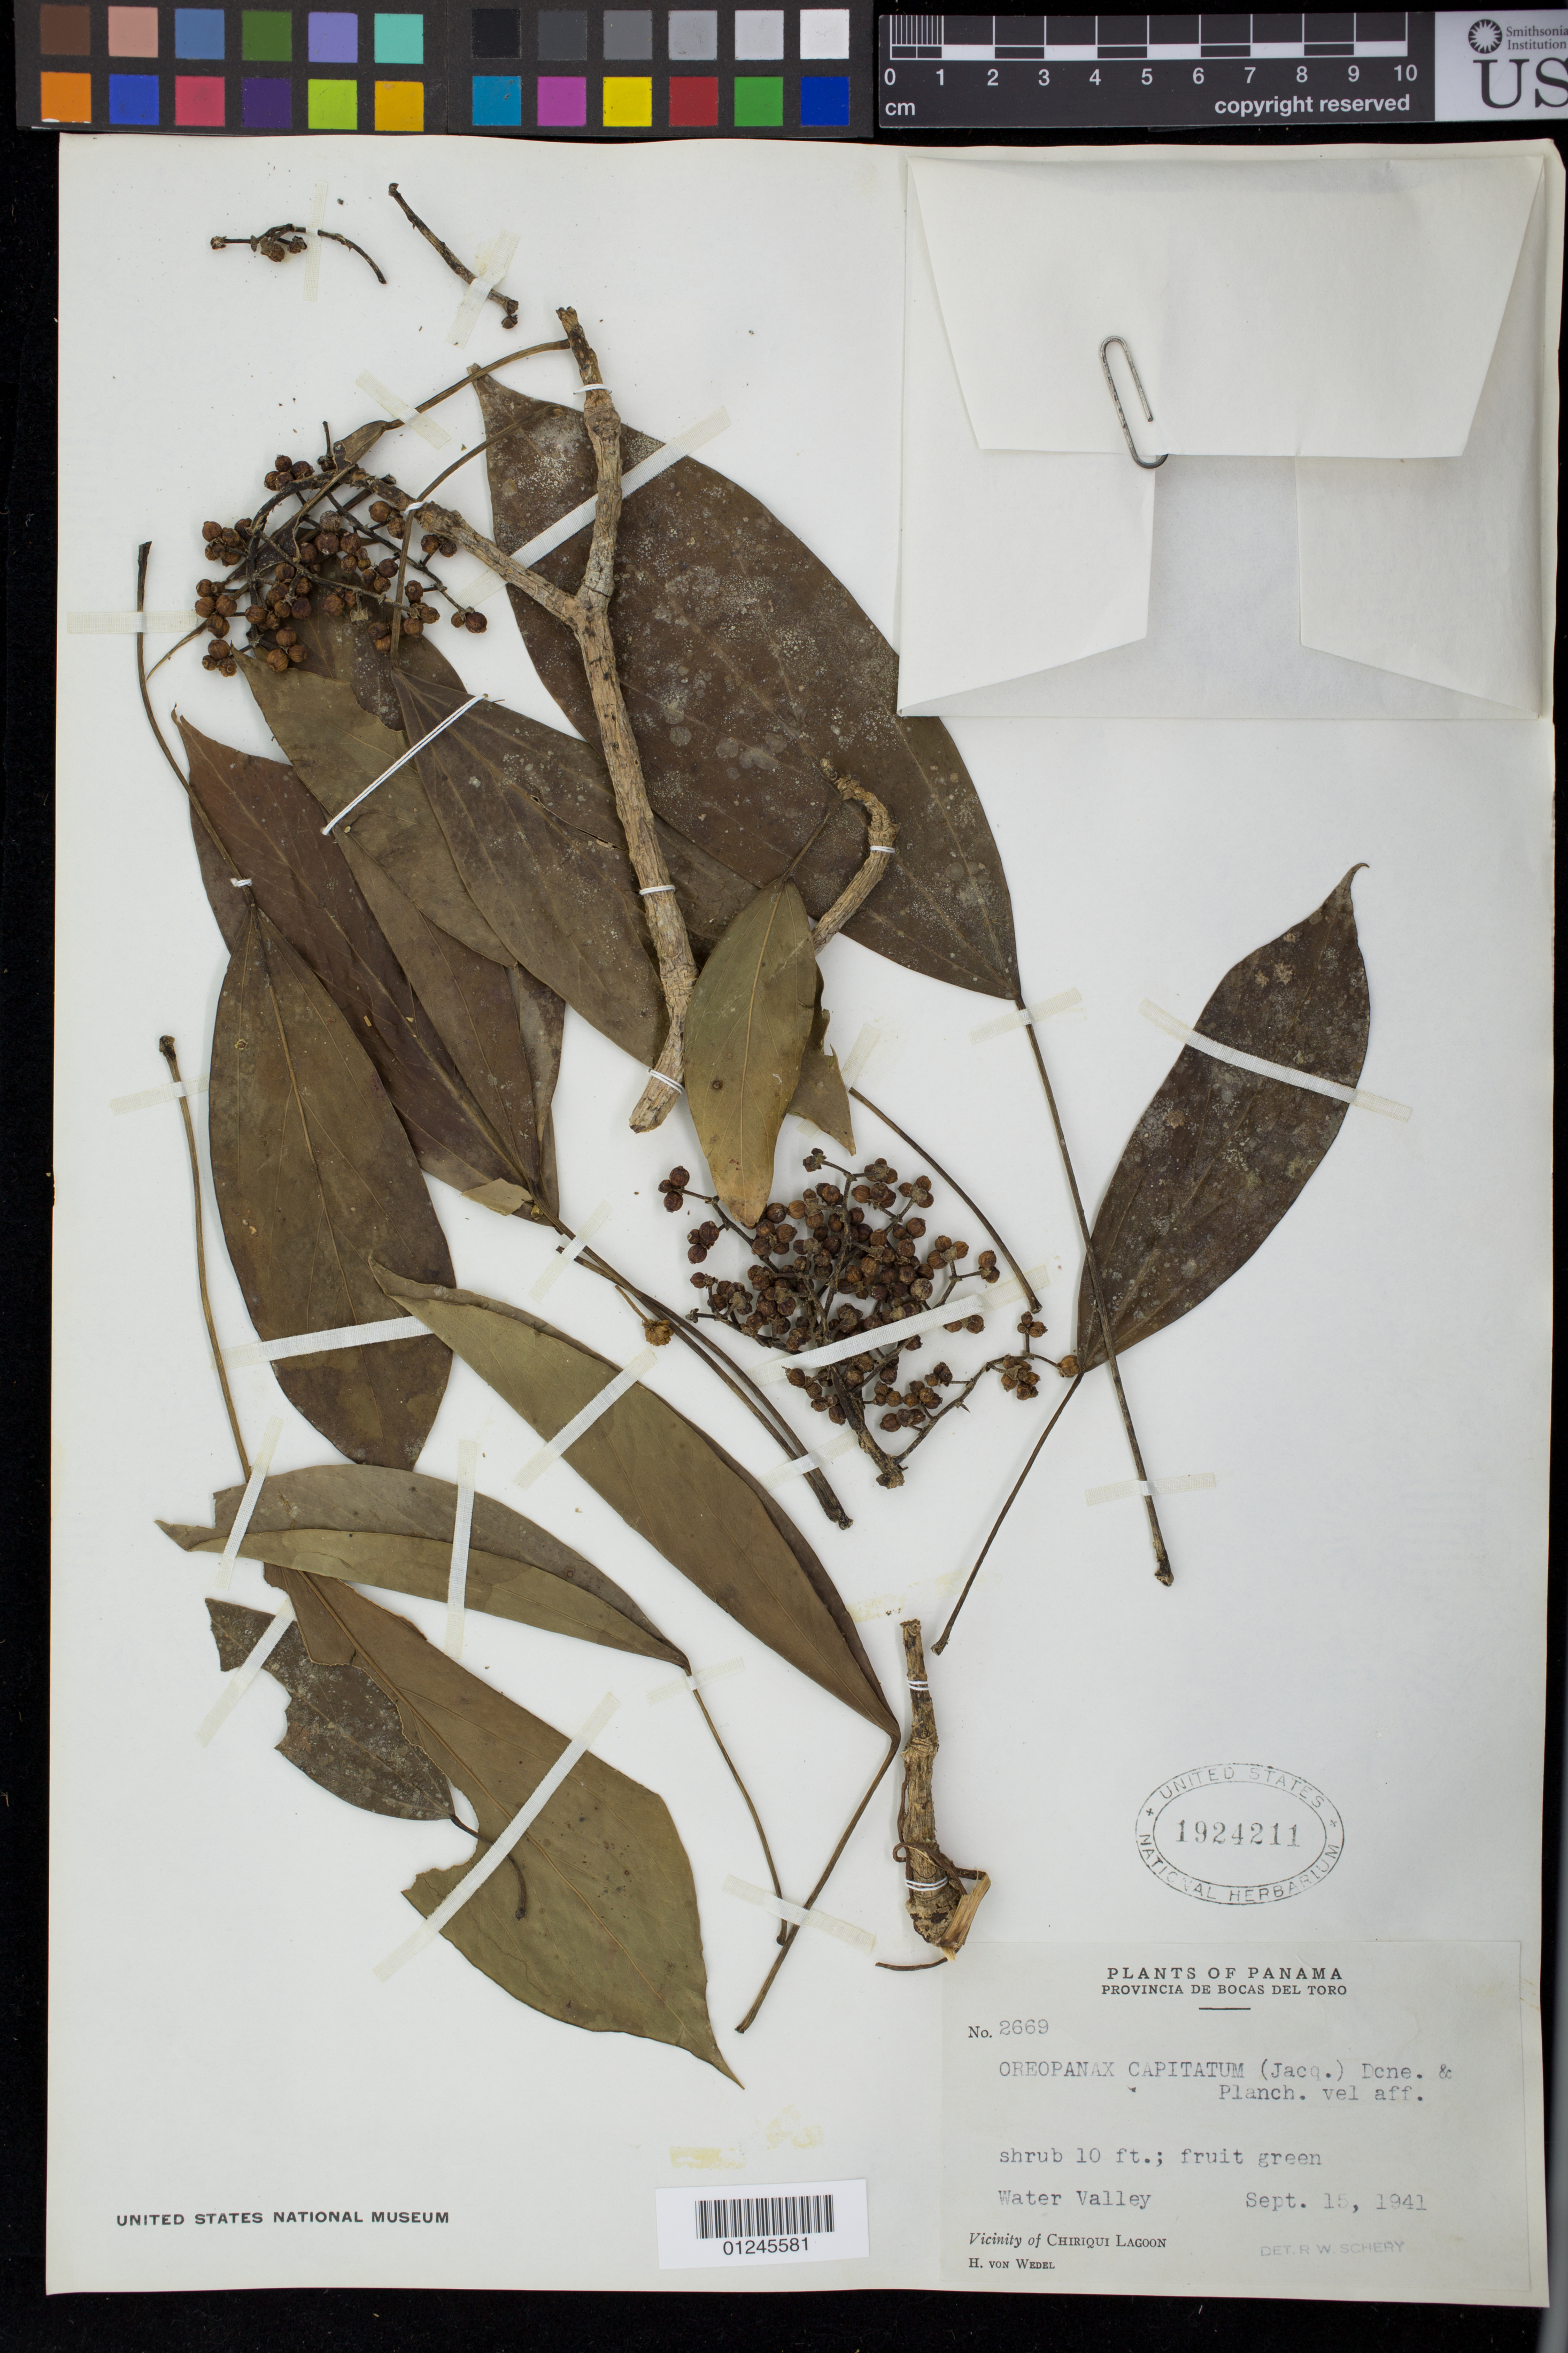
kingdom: Plantae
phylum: Tracheophyta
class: Magnoliopsida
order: Apiales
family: Araliaceae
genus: Oreopanax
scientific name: Oreopanax capitatus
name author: (Jacq.) Decne. & Planch.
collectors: H. von Wedel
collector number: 2669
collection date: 1941-09-15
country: Panama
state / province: Bocas del Toro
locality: Vicinity of Chiriqui Lagoon. Water Valley.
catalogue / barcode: US 1924211